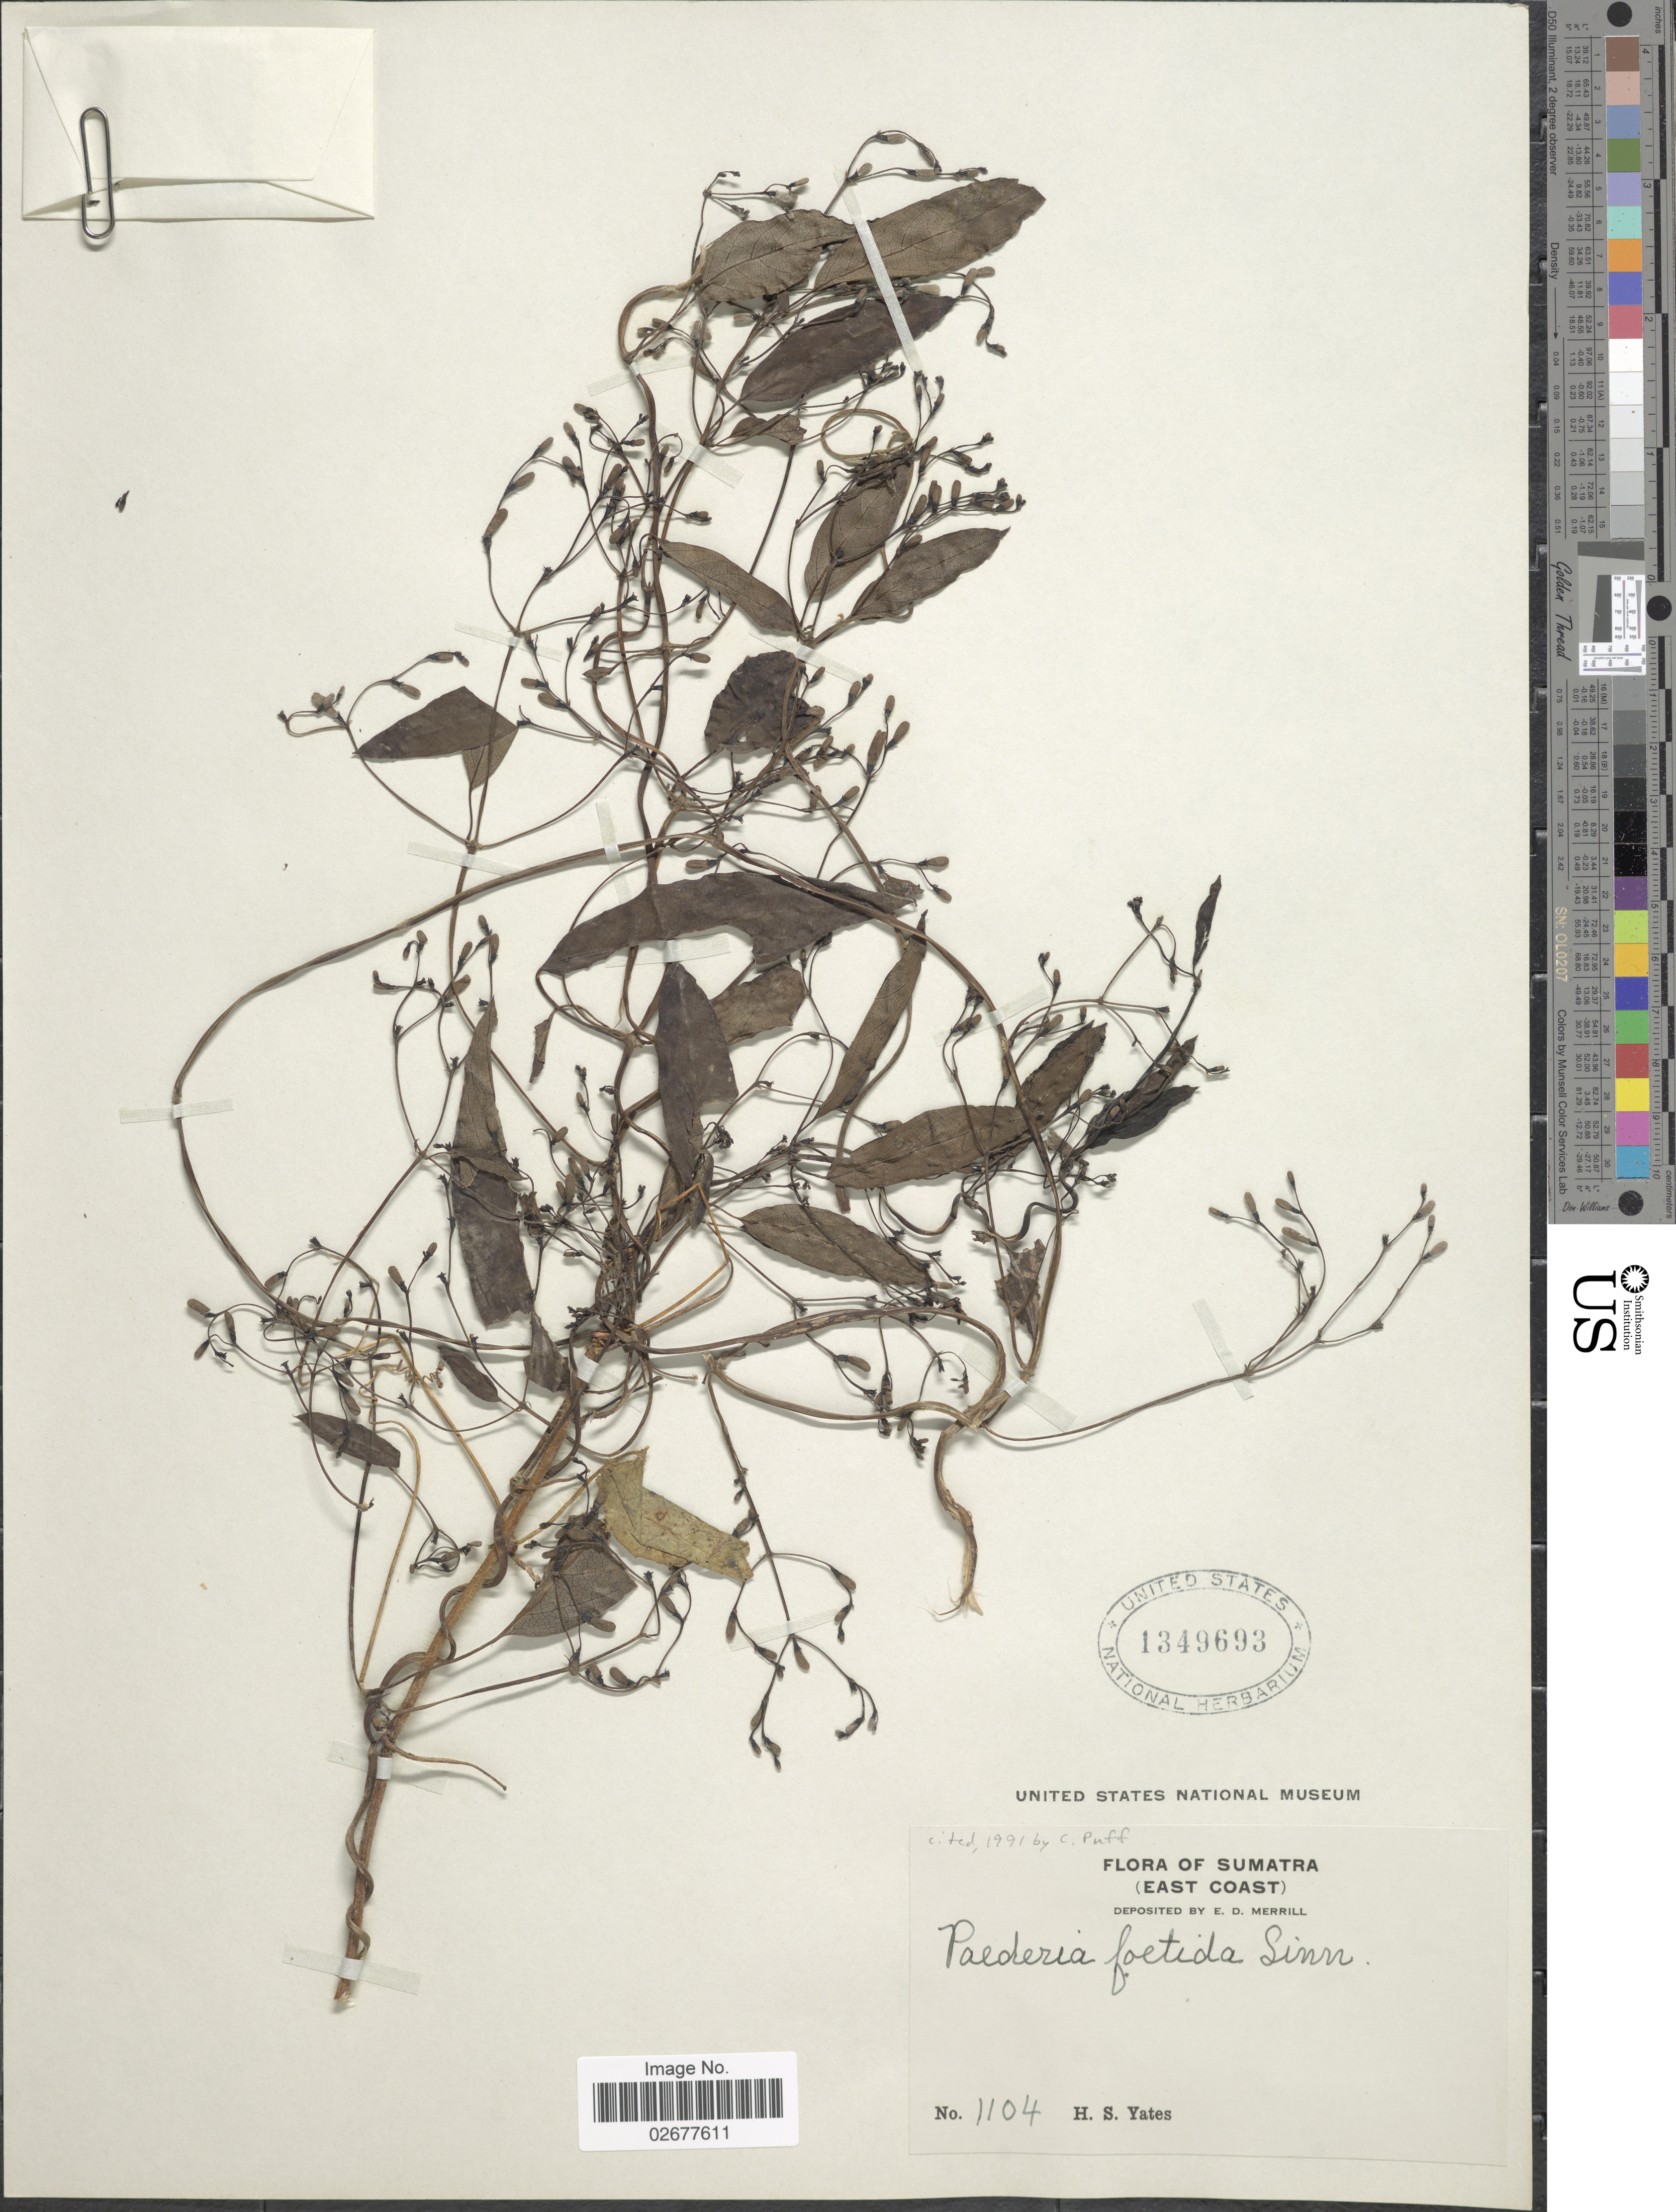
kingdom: Plantae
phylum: Tracheophyta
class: Magnoliopsida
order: Gentianales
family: Rubiaceae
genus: Paederia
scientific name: Paederia foetida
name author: Wall.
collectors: H. S. Yates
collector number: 1104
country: Indonesia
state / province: Sumatra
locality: East Coast.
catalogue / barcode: US 1349693